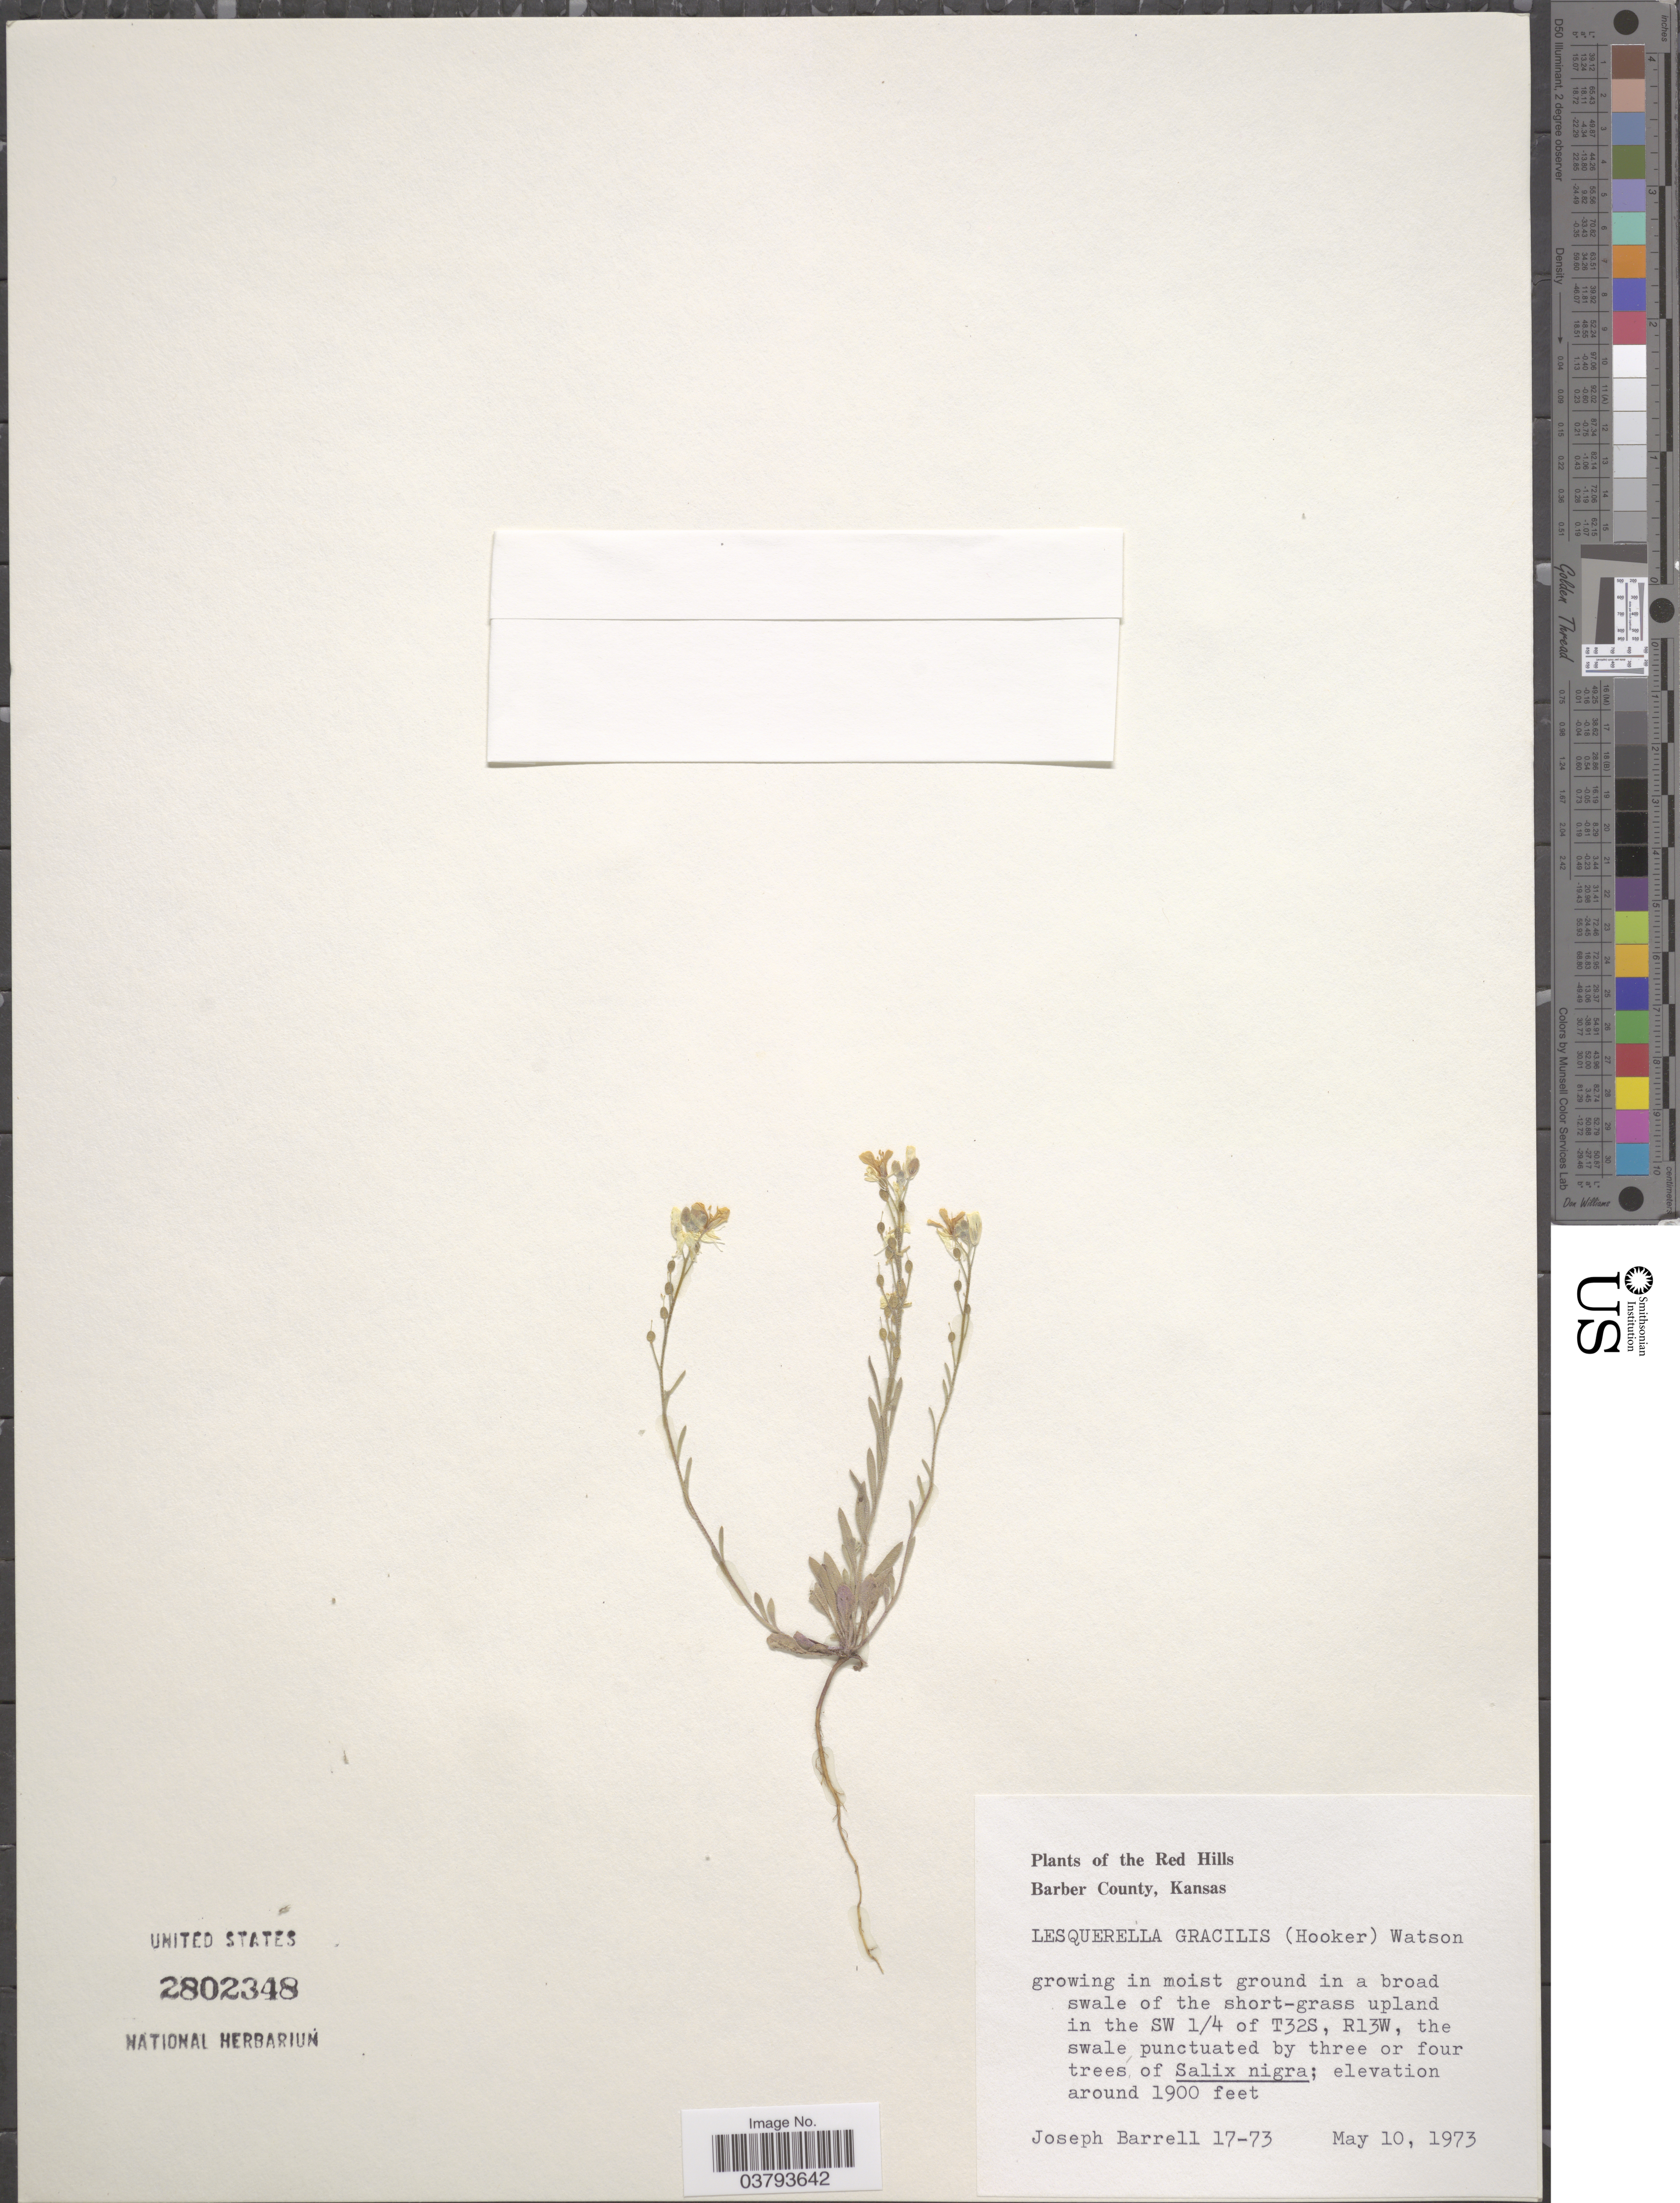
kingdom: Plantae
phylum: Tracheophyta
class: Magnoliopsida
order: Brassicales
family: Brassicaceae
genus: Lesquerella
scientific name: Lesquerella gracilis subsp. nuttallii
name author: (Torr. & A. Gray) Rollins & E.A. Shaw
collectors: J. Barrell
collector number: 17-73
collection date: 1973-05-10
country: United States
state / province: Kansas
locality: The Red HIlls. Barber County. Growing in moist ground in a broad swale of the short-grass upland in the SW ¼ of T32S, R13W.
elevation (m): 579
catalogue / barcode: US 2802348